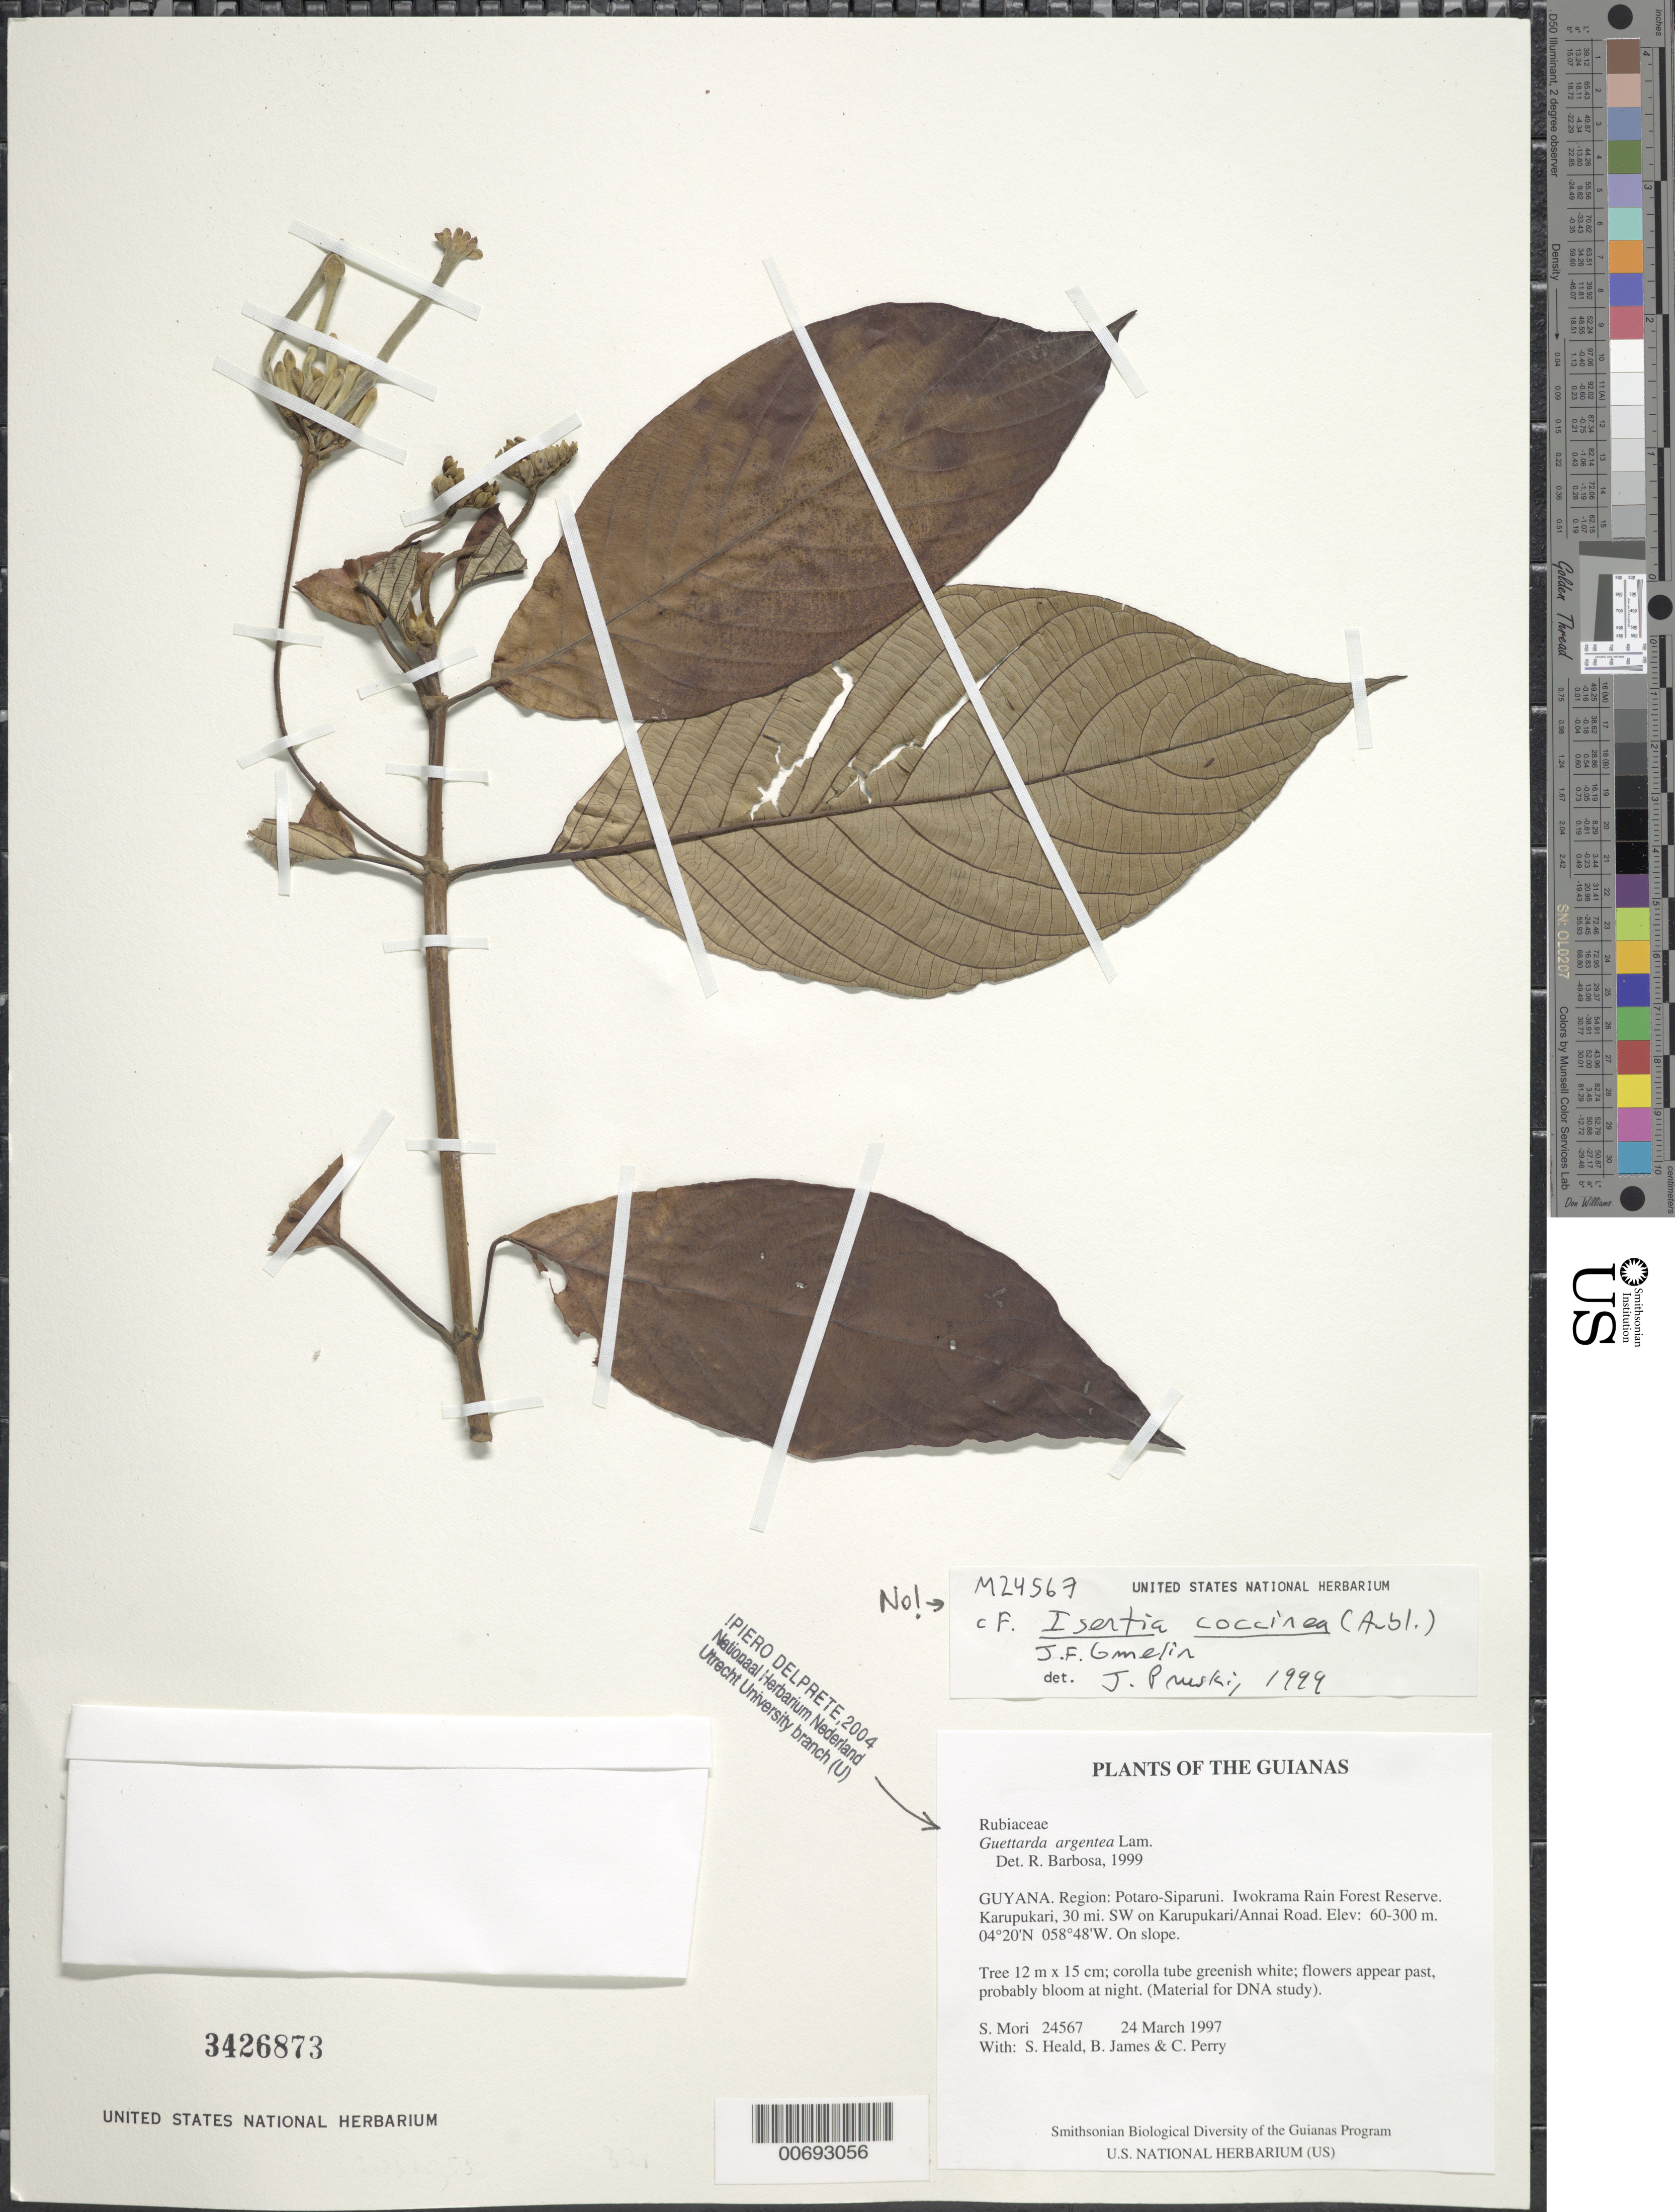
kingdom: Plantae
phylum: Tracheophyta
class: Magnoliopsida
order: Gentianales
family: Rubiaceae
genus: Guettarda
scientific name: Guettarda argentea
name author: Lam.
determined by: Delprete, P. G., Herb. de Guyane Cay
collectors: S. Mori, S. Heald, B. James & C. Perry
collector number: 24567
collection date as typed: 24 March 1997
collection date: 1997-03-24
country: Guyana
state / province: Potaro-Siparuni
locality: Iwokrama Rain Forest Reserve. Karupukari, 30 mi. SW on Karupukari/Annai Road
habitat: On slope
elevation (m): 60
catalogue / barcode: US 3426873